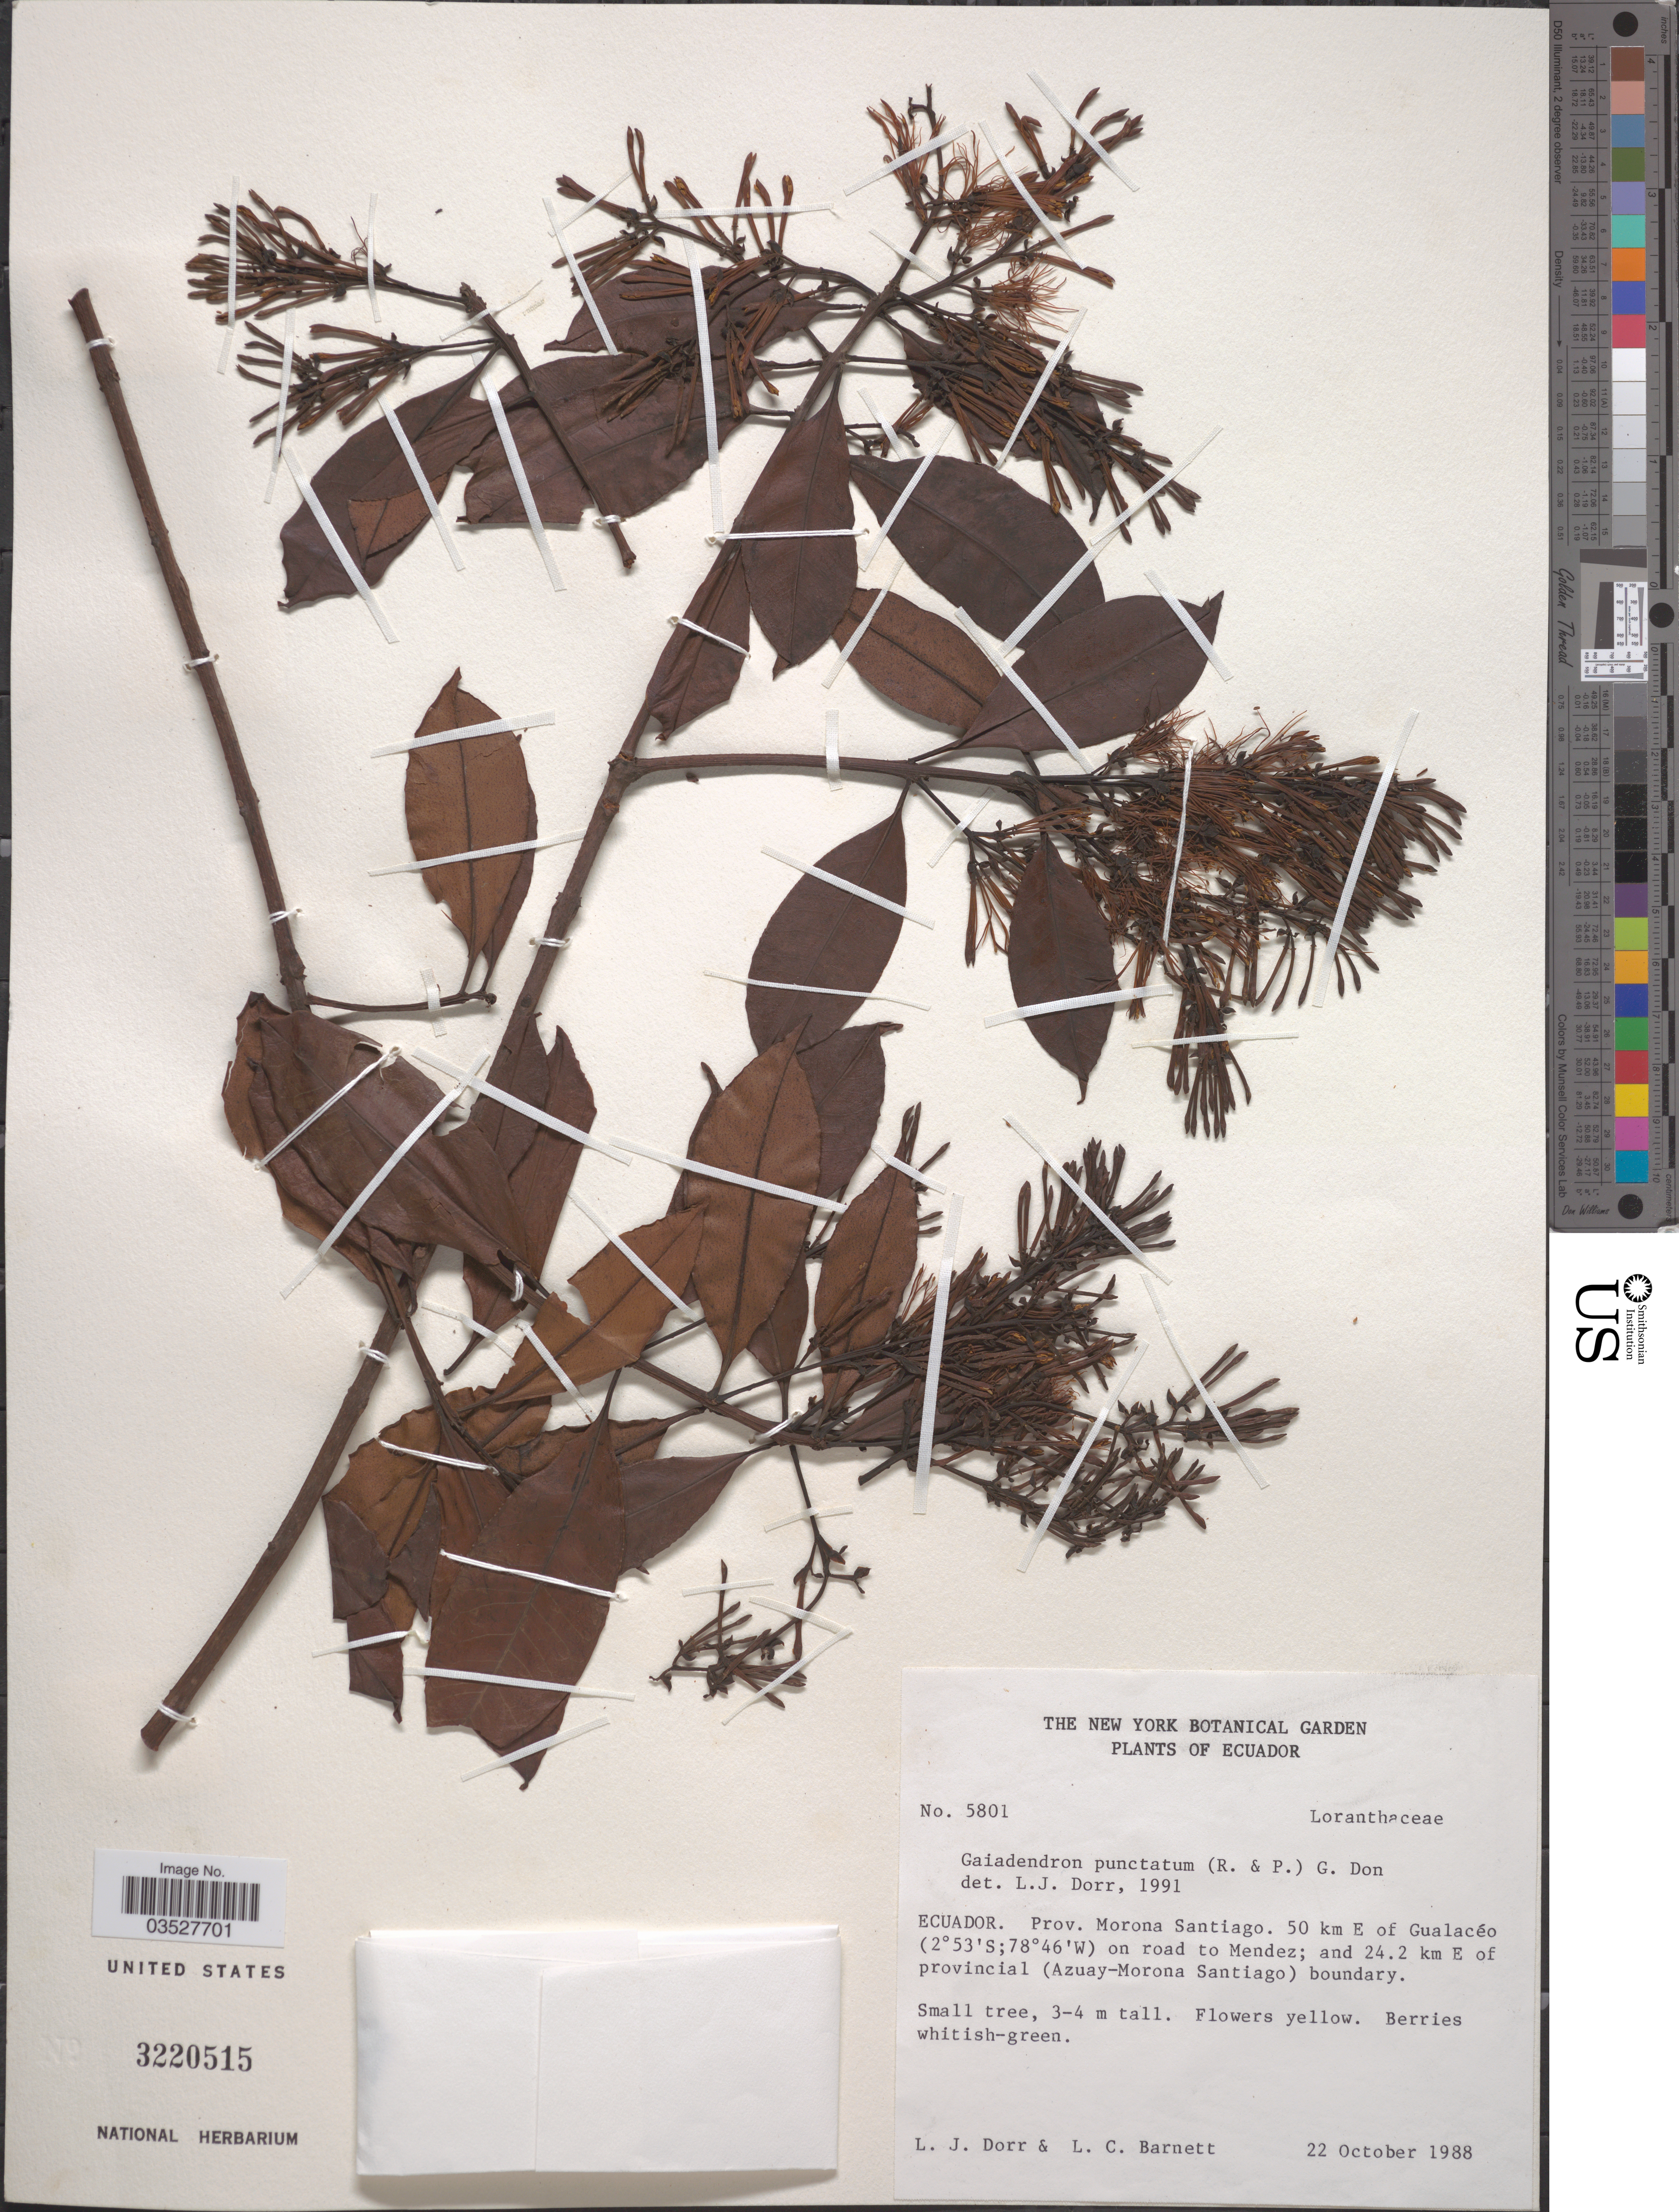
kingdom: Plantae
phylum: Tracheophyta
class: Magnoliopsida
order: Santalales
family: Loranthaceae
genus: Gaiadendron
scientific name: Gaiadendron punctatum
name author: (Ruiz & Pav.) G. Don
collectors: L. J. Dorr & L. C. Barnett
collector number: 5801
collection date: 1988-10-22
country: Ecuador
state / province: Morona-Santiago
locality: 50 km E of Gualacéo on road to Mendez; and 24.2 km E of provincial (Azuay-Morona Santiago) boundary.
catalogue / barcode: US 3220515